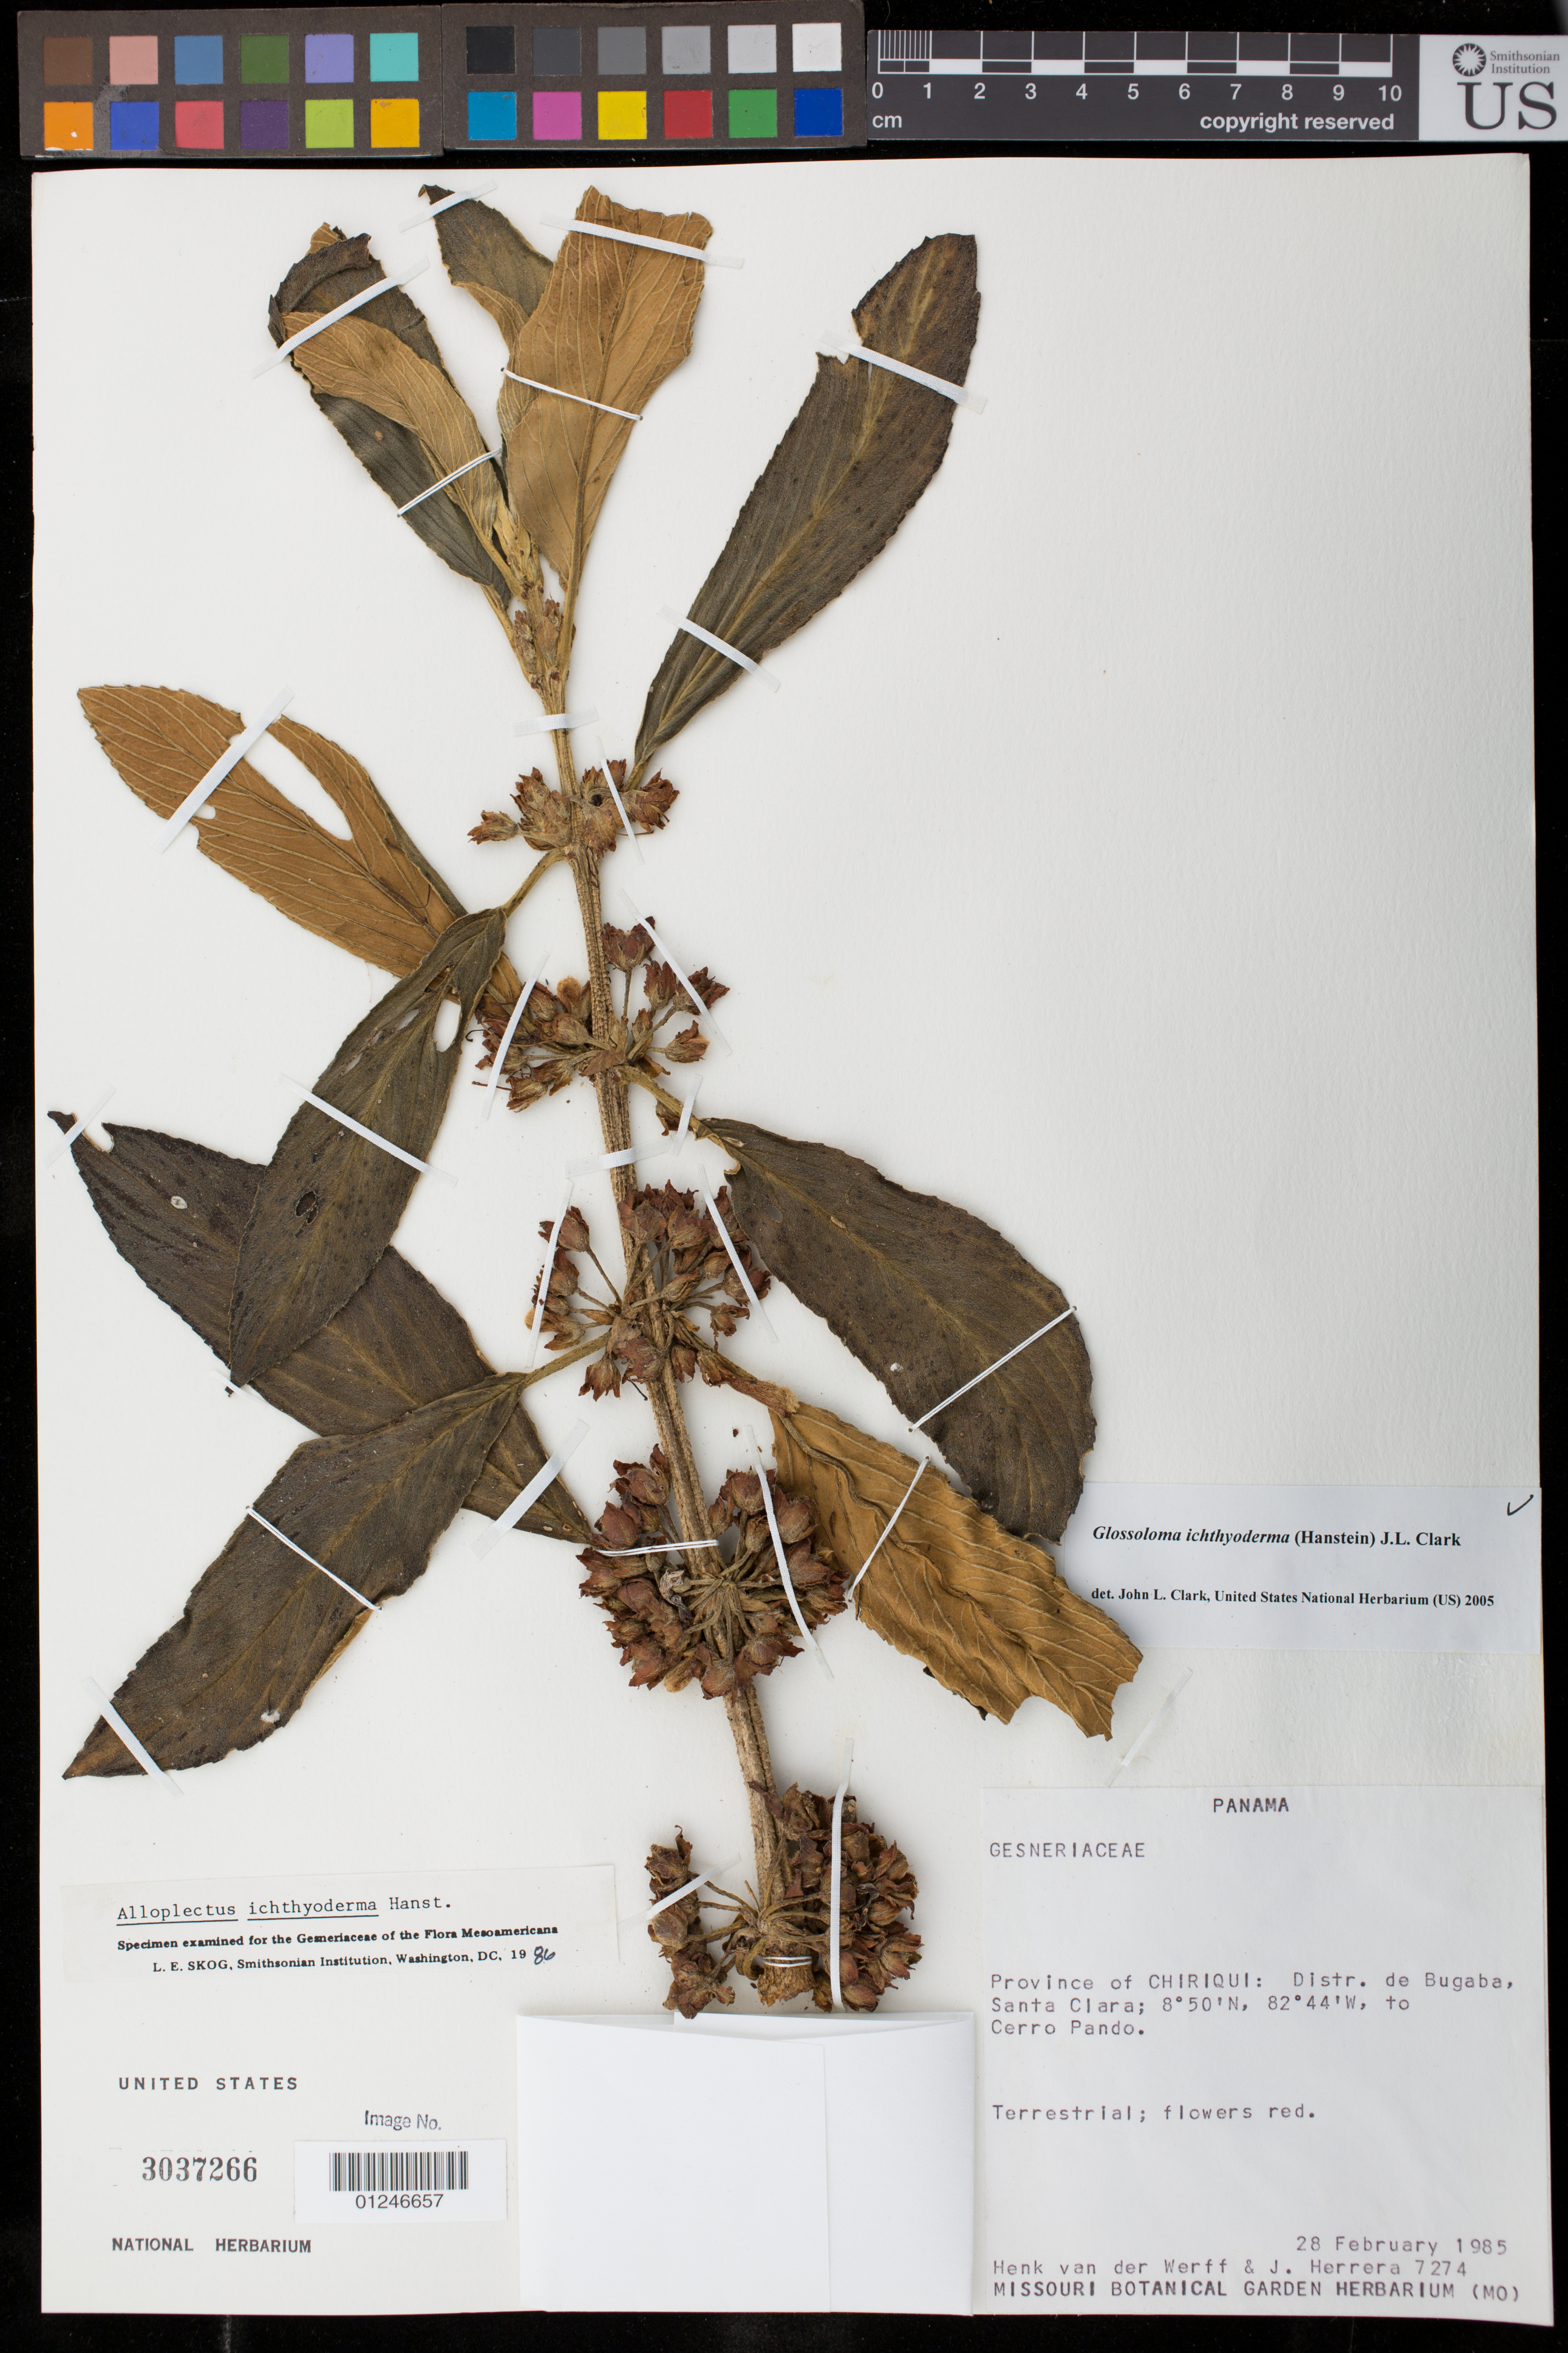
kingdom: Plantae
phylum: Tracheophyta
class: Magnoliopsida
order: Lamiales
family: Gesneriaceae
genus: Glossoloma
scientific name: Glossoloma ichthyoderma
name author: (Hanst.) J.L. Clark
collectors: H. van der Werff & J. Herrera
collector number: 7274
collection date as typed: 28 Feb 1985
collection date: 1985-02-28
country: Panama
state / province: Chiriquí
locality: Distr. Bugaba, Santa Clara, to Cerro Pando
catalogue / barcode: US 3037266